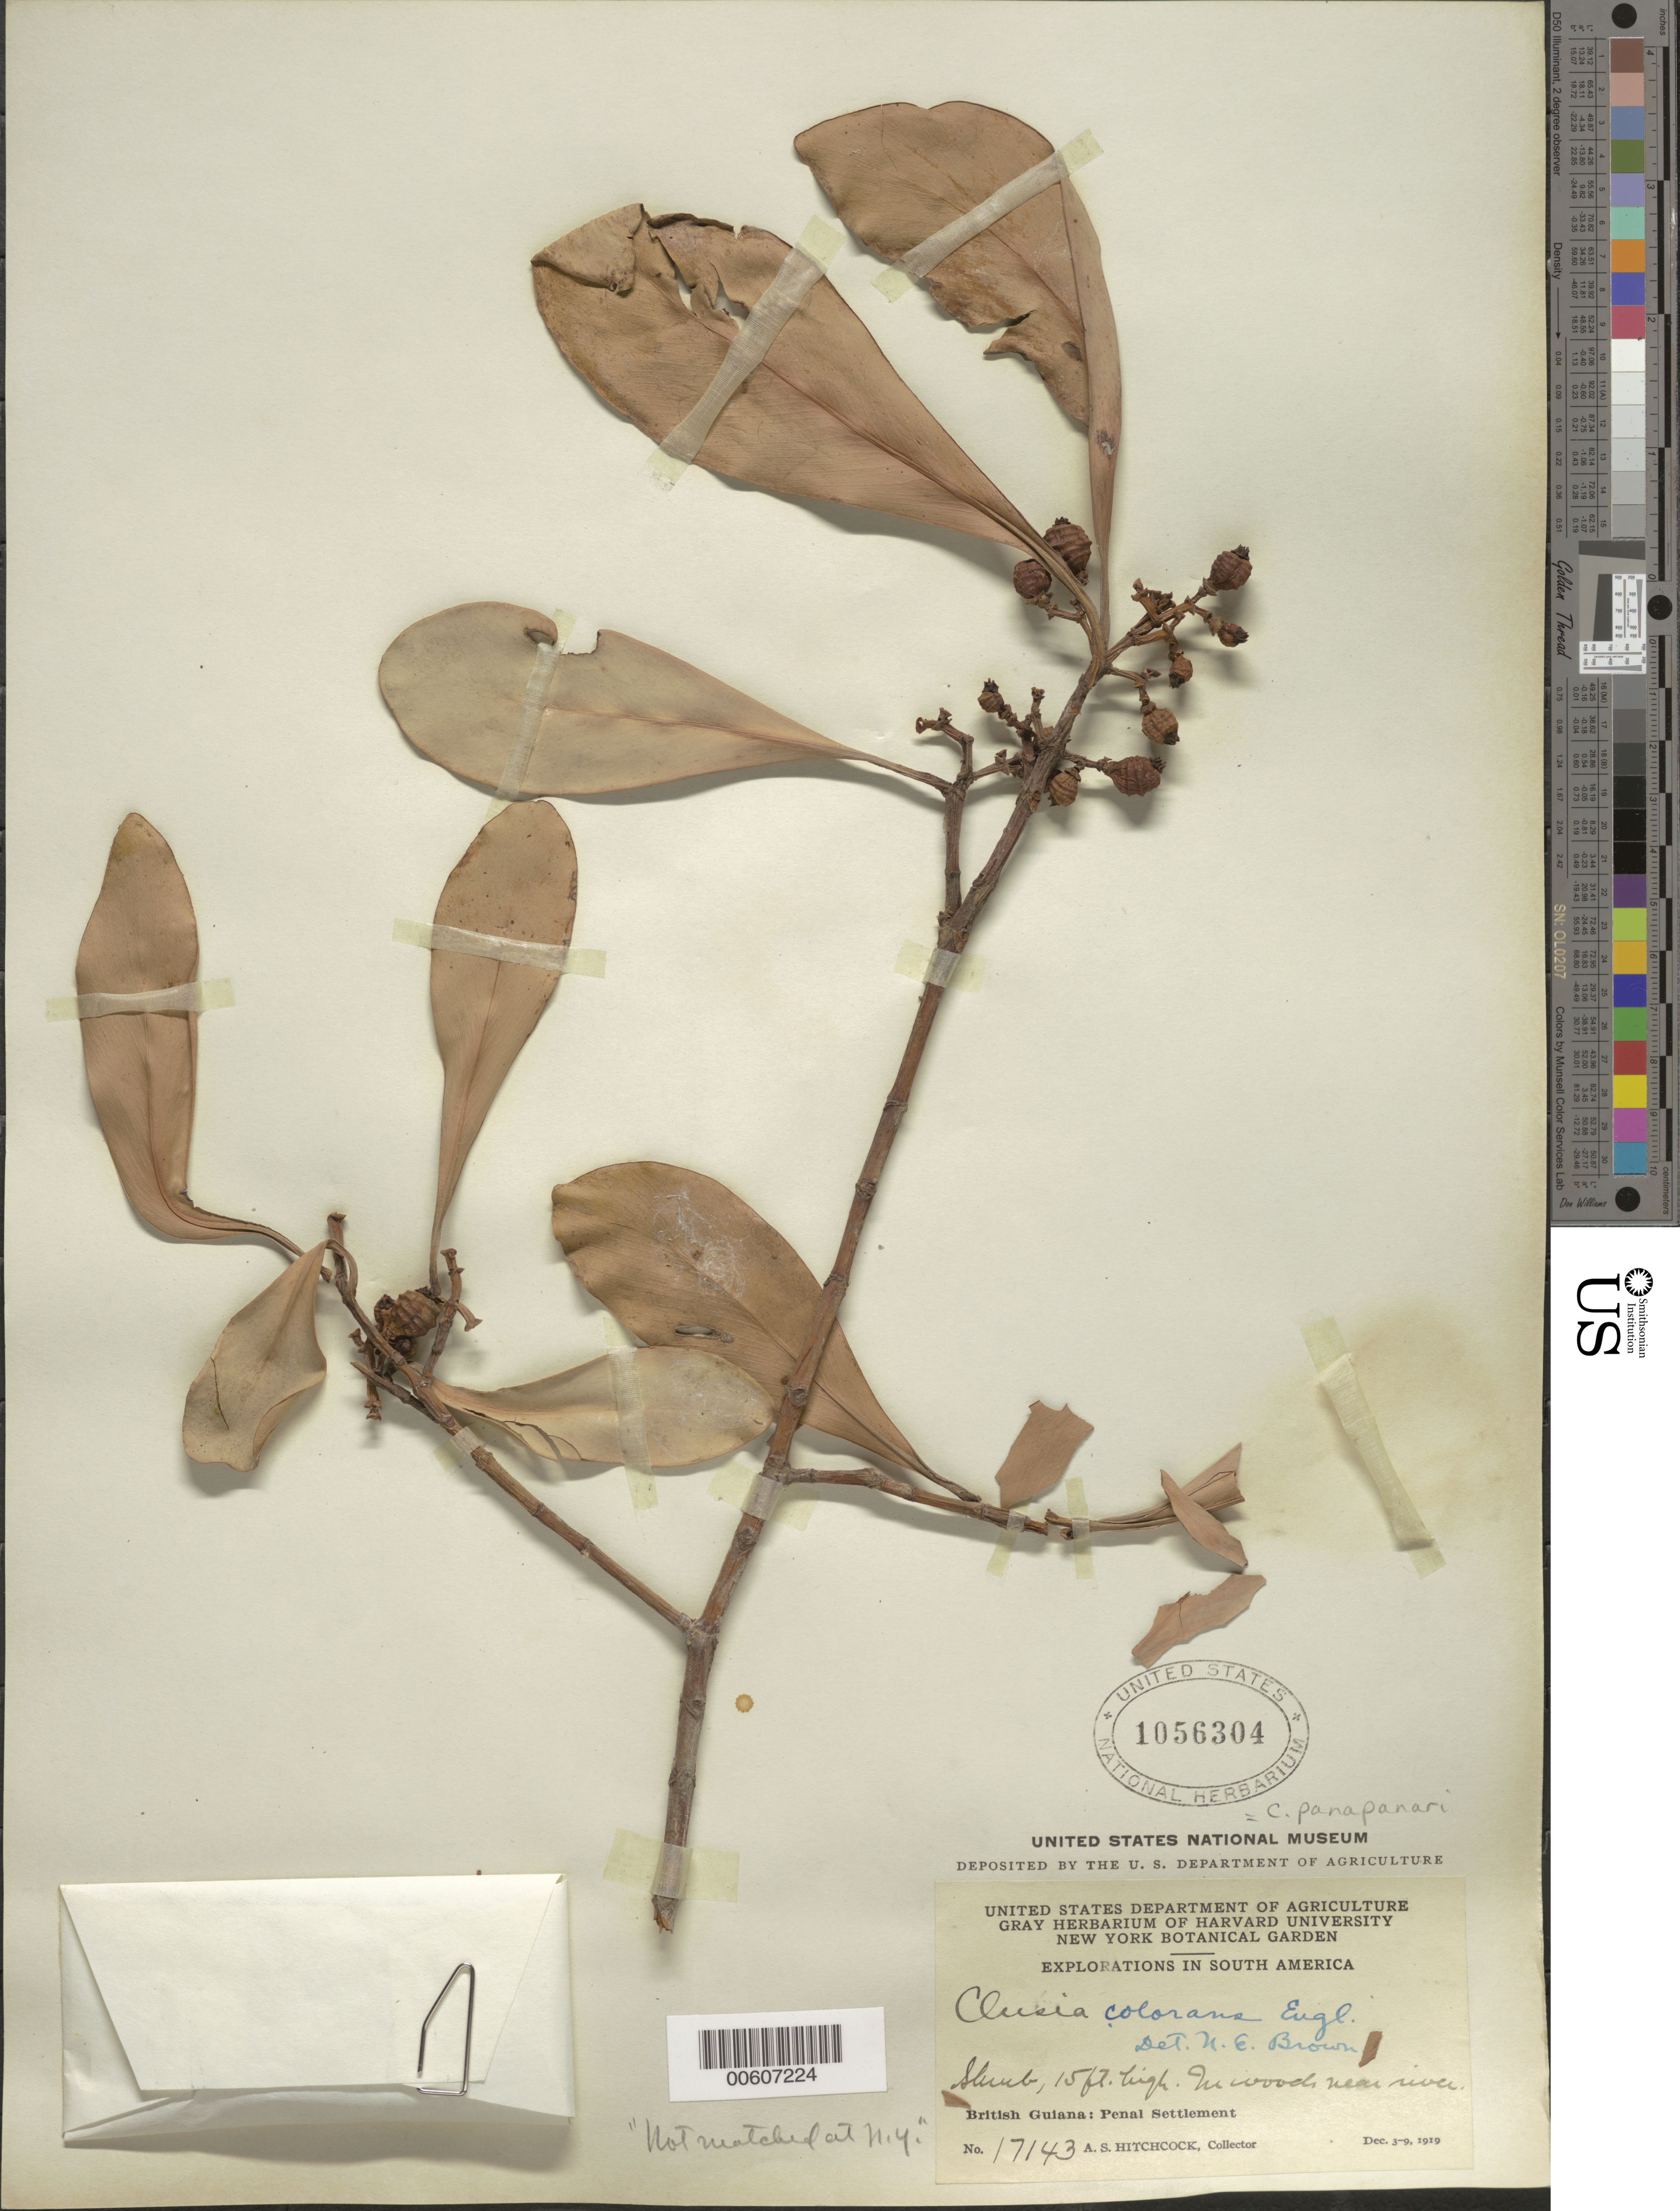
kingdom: Plantae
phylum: Tracheophyta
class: Magnoliopsida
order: Malpighiales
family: Clusiaceae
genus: Clusia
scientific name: Clusia panapanari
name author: (Aubl.) Choisy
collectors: A. S. Hitchcock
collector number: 17143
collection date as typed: Dec. 3-9, 1919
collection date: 1919-12-03/1919-12-09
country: Guyana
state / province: Cuyuni-Mazaruni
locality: Penal Settlement, on W side of Essequibo River, near mouth of Mazaruni River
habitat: In woods near river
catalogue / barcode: US 1056304